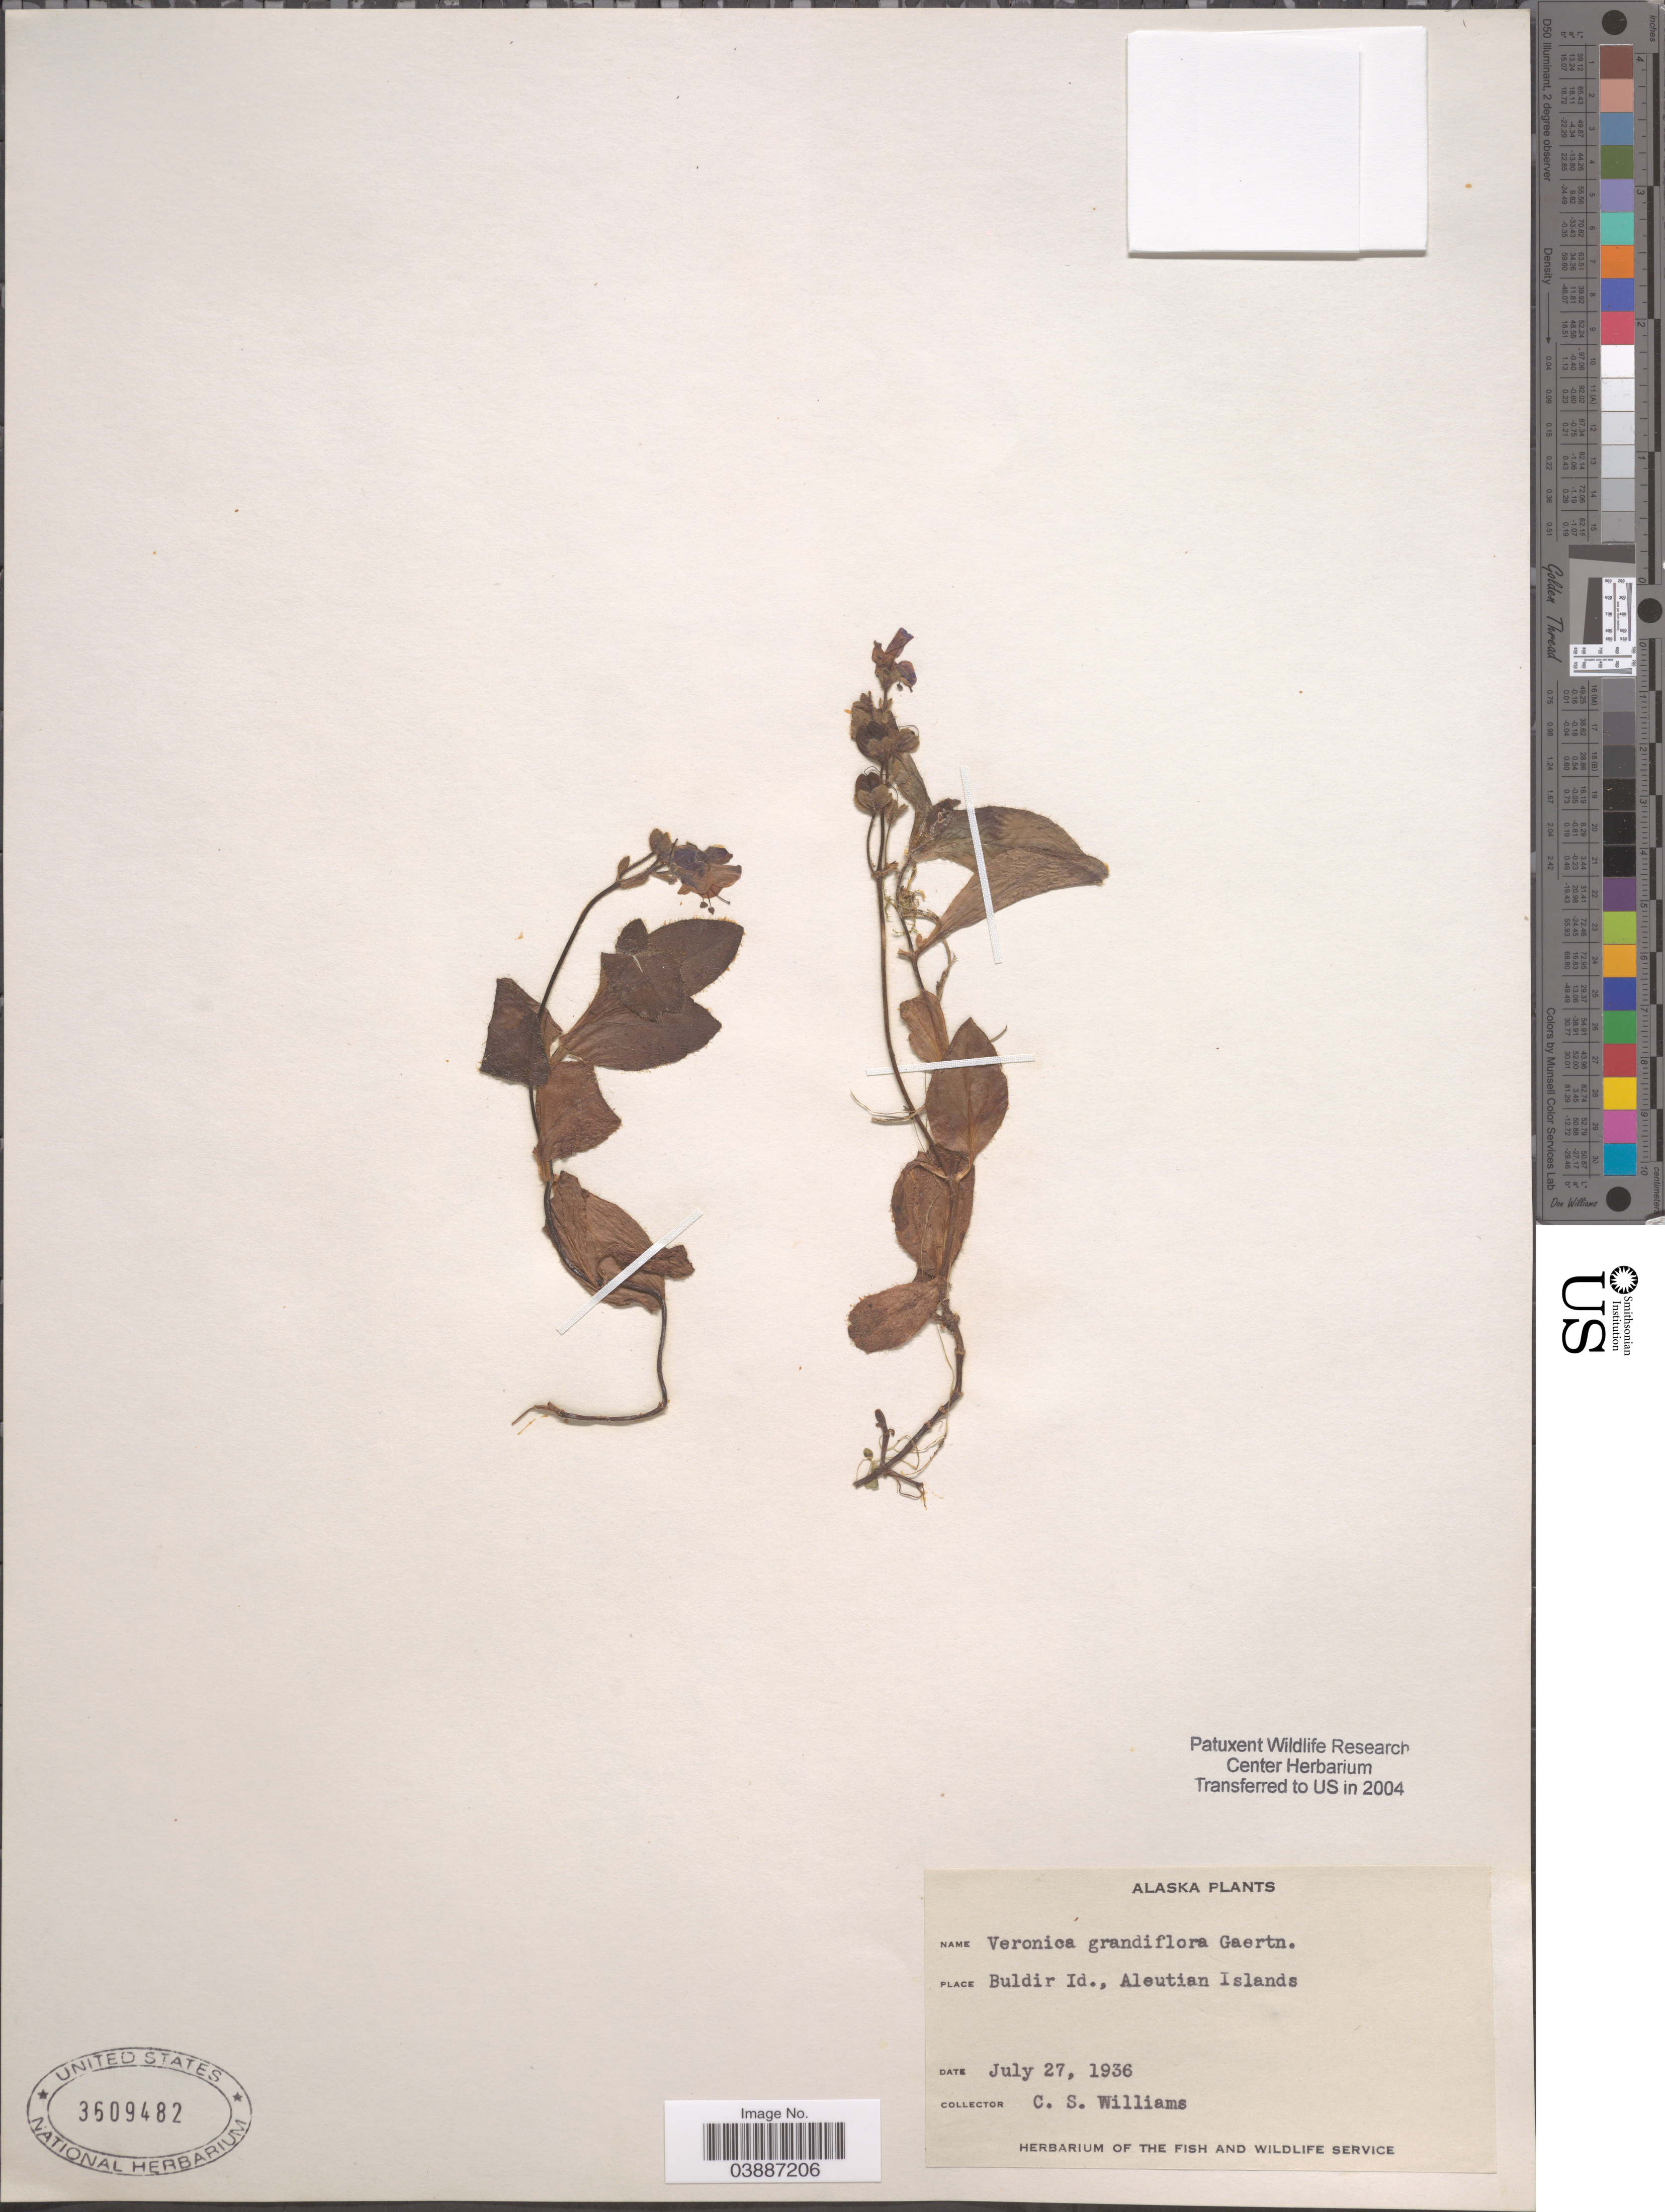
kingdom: Plantae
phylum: Tracheophyta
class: Magnoliopsida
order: Lamiales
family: Plantaginaceae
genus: Veronica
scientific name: Veronica grandiflora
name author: Gaertn.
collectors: C. Williams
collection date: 1936-07-27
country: United States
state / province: Alaska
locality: Buldir Id., Aleutian Islands.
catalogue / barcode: US 3609482